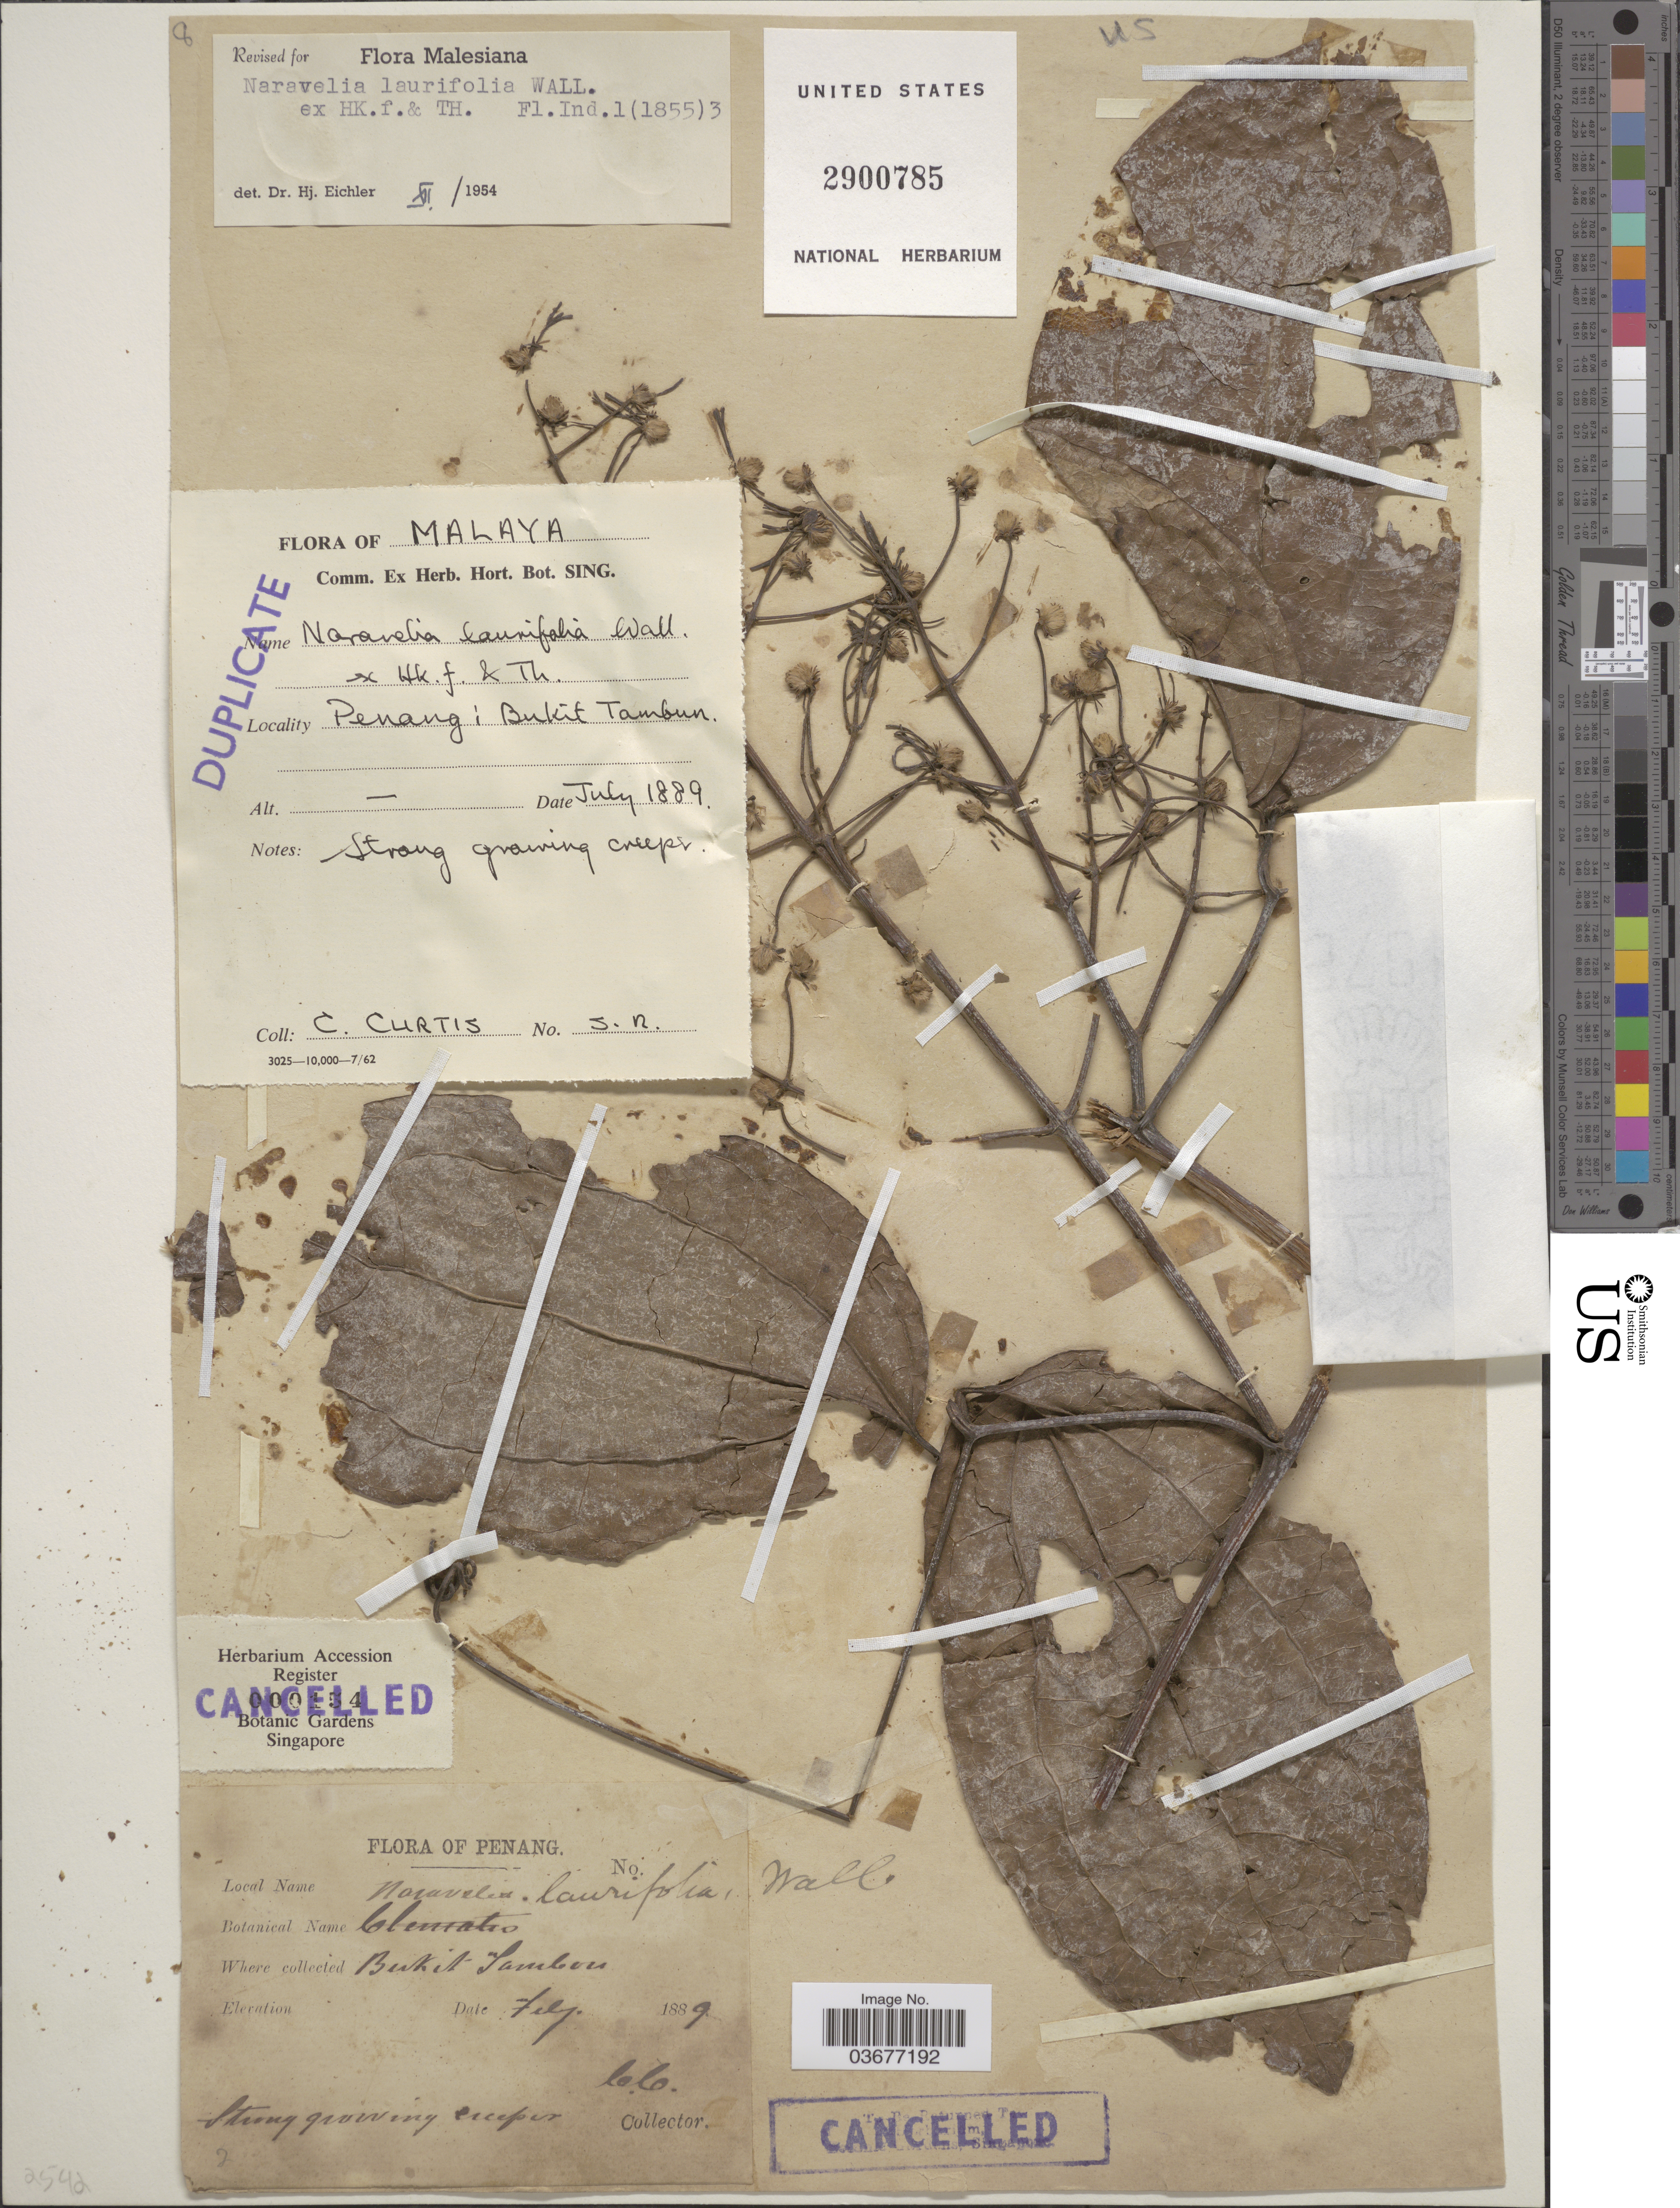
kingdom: Plantae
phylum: Tracheophyta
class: Magnoliopsida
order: Ranunculales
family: Ranunculaceae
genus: Clematis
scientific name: Clematis laurifolia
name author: Wall. ex Hook. f.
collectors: C. Curtis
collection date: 1889-07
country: Malaysia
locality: Malaya. Penang: Bukit Tambun.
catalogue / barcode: US 2900785